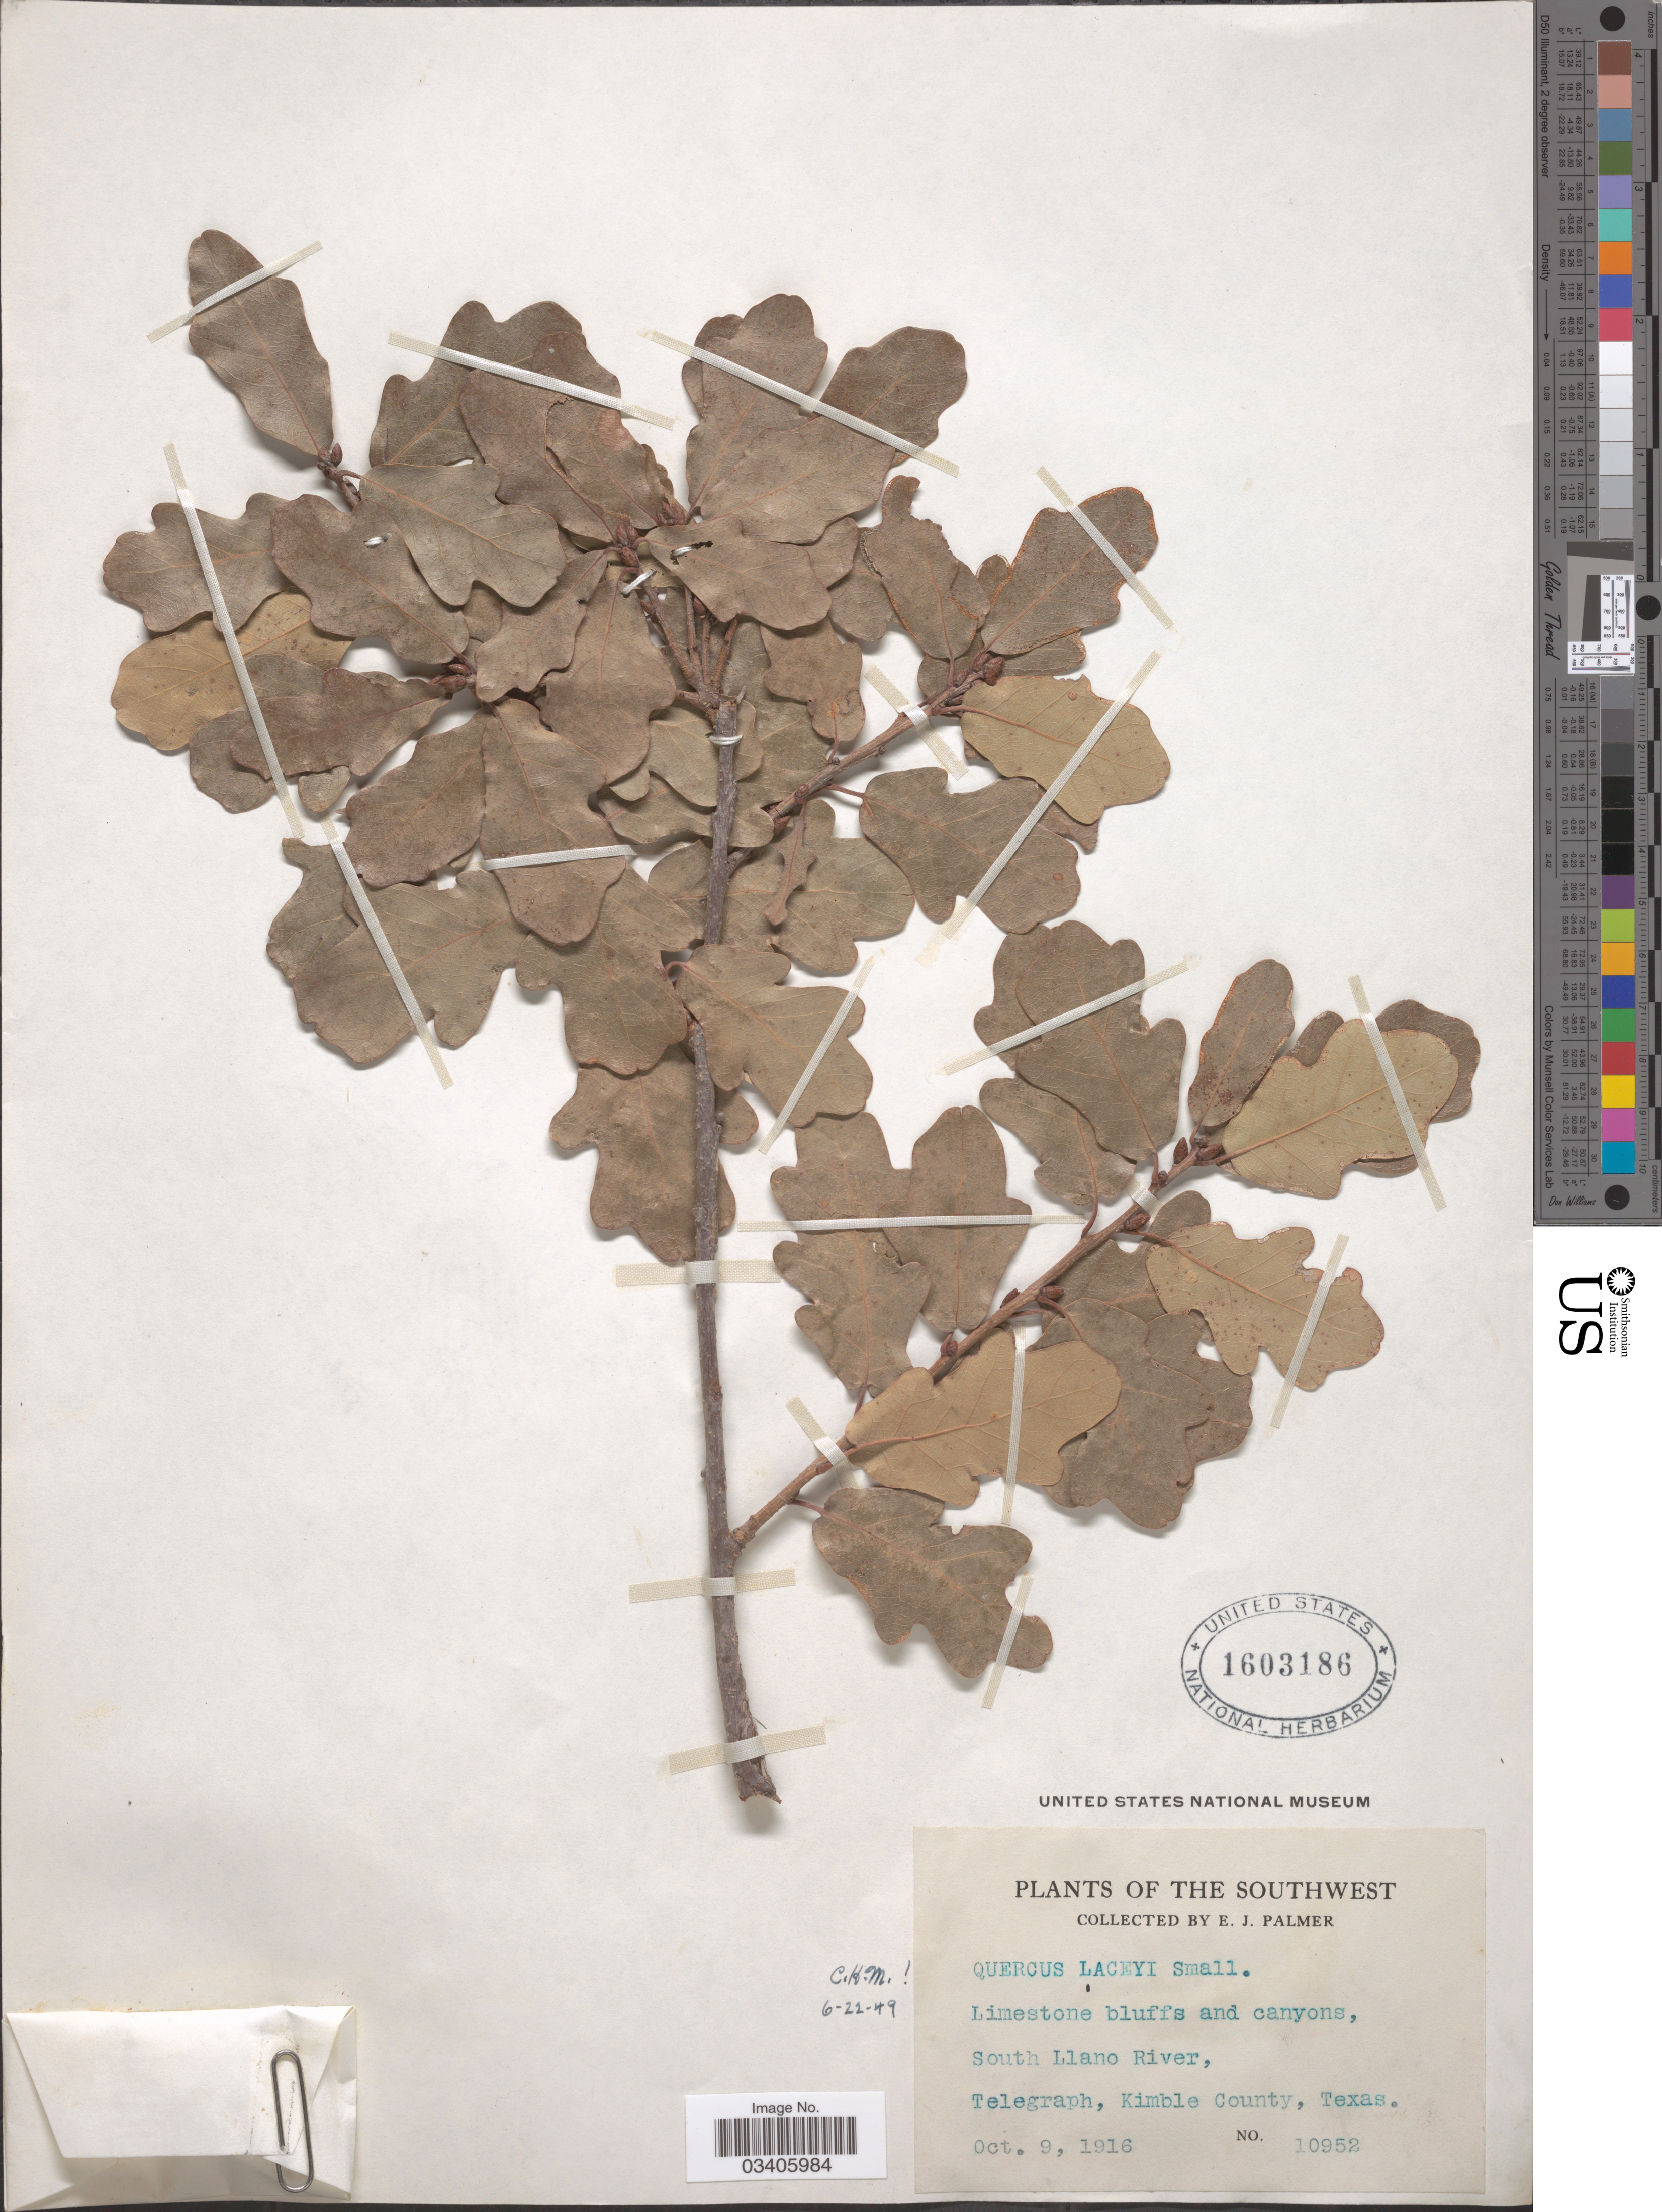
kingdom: Plantae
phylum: Tracheophyta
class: Magnoliopsida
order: Fagales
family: Fagaceae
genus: Quercus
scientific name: Quercus laceyi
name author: Small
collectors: E. J. Palmer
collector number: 10952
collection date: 1916-10-09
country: United States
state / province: Texas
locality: The Southwest. South Llano River. Telegraph, Kimble County.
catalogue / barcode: US 1603186